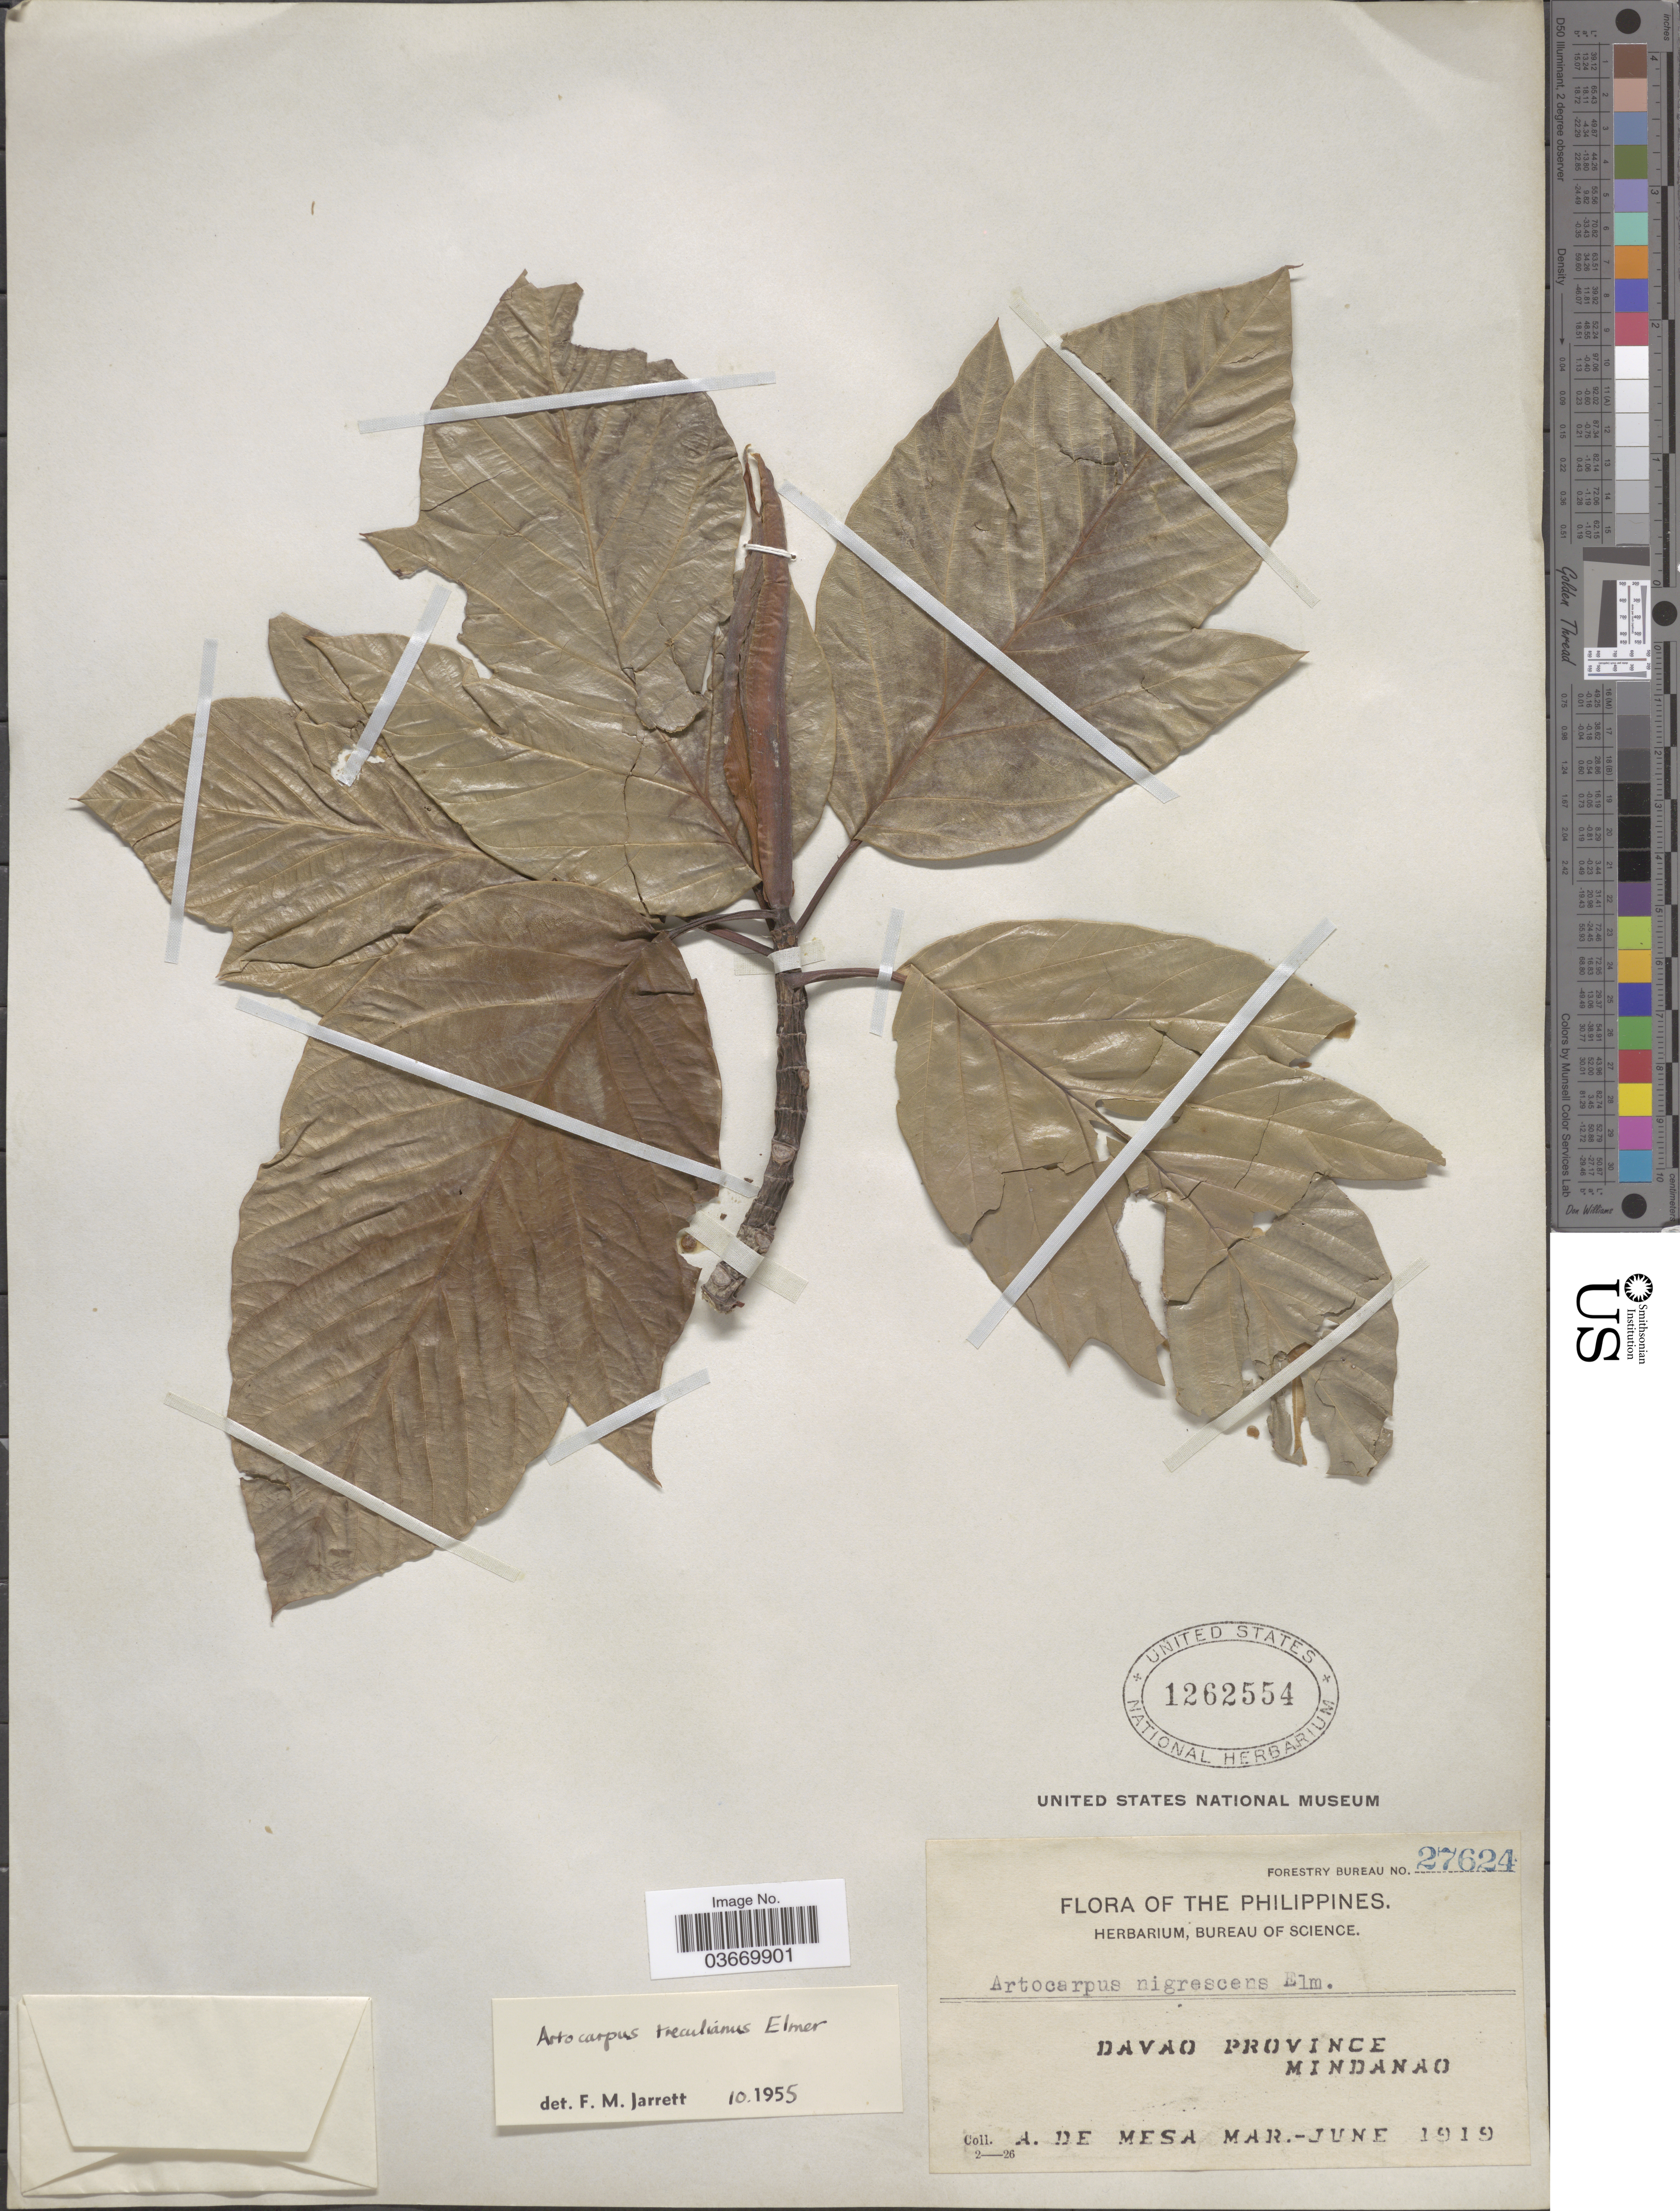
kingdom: Plantae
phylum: Tracheophyta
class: Magnoliopsida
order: Rosales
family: Moraceae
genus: Artocarpus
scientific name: Artocarpus treculianus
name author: Elmer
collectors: A. De Mesa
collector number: Forestry Bureau 27624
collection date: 1919-03/1919-06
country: Philippines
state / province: Davao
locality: Mindanao.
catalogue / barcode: US 1262554